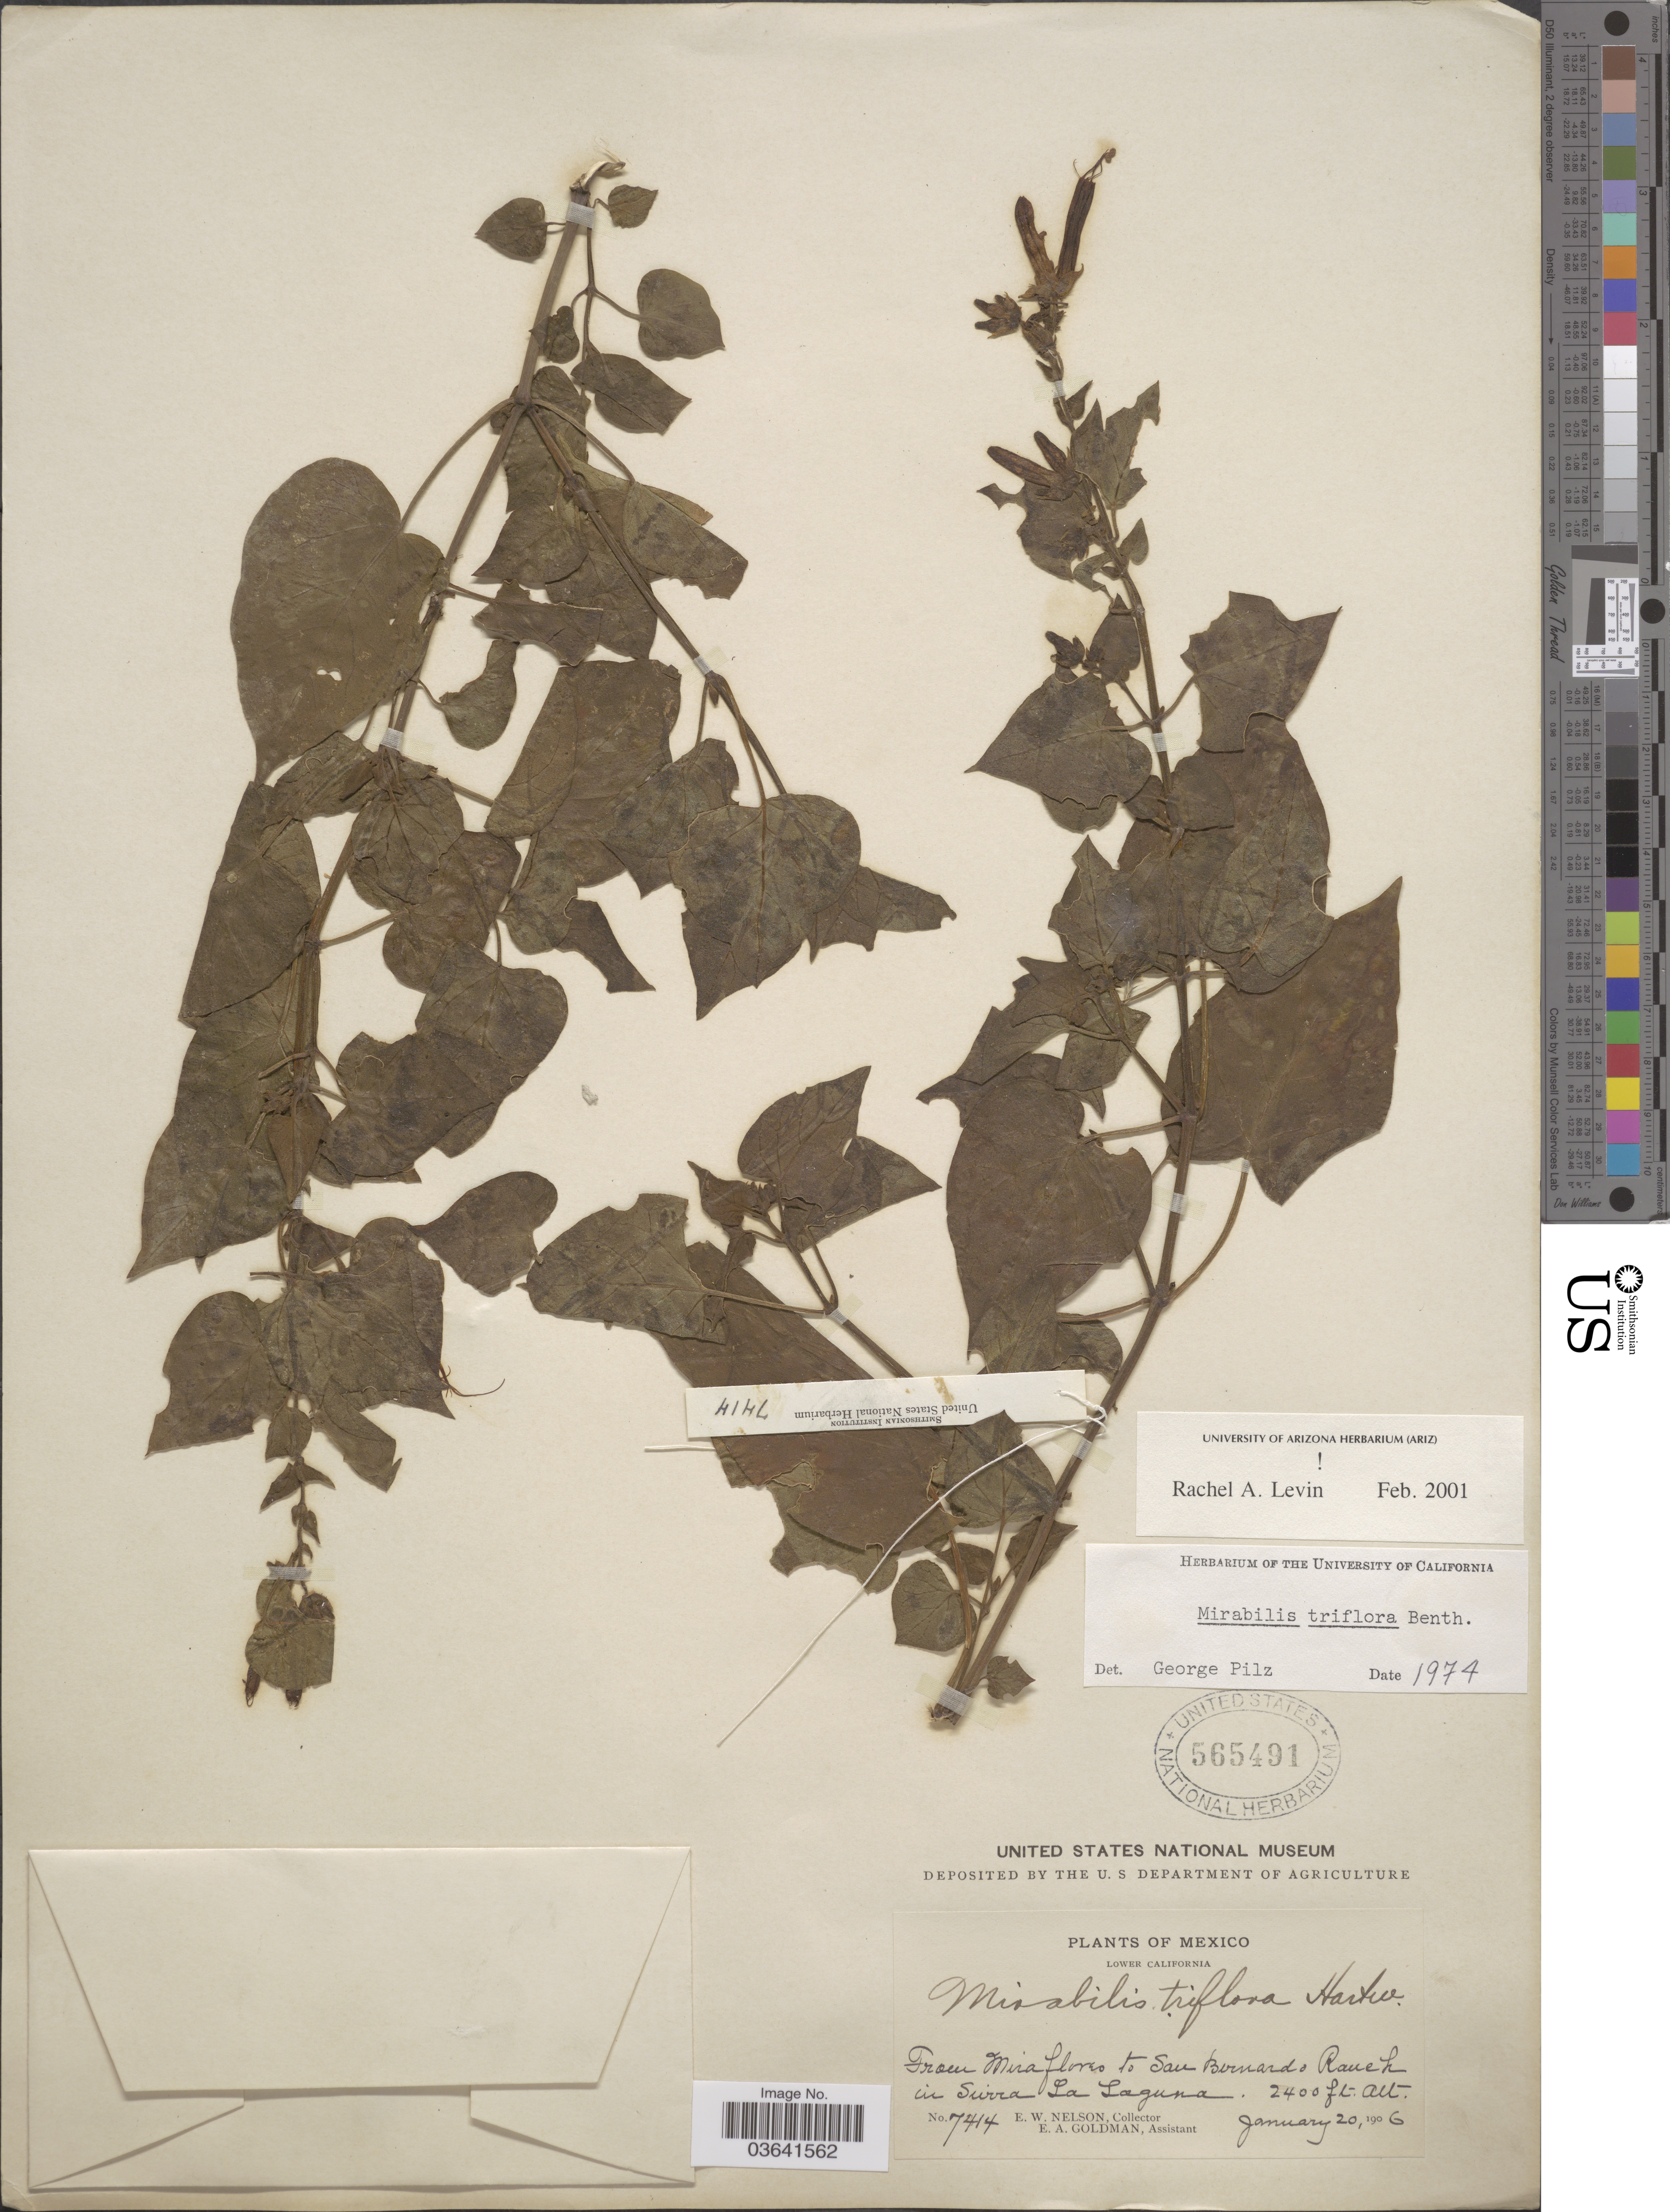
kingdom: Plantae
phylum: Tracheophyta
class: Magnoliopsida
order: Caryophyllales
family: Nyctaginaceae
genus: Mirabilis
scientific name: Mirabilis triflora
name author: Benth.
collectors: E. W. Nelson & E. A. Goldman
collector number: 7414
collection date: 1906-01-20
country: Mexico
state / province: Baja California Sur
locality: Lower California. From Miraflores to San Bernardo Ranch in Sierra La Laguna.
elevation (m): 732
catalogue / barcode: US 565491